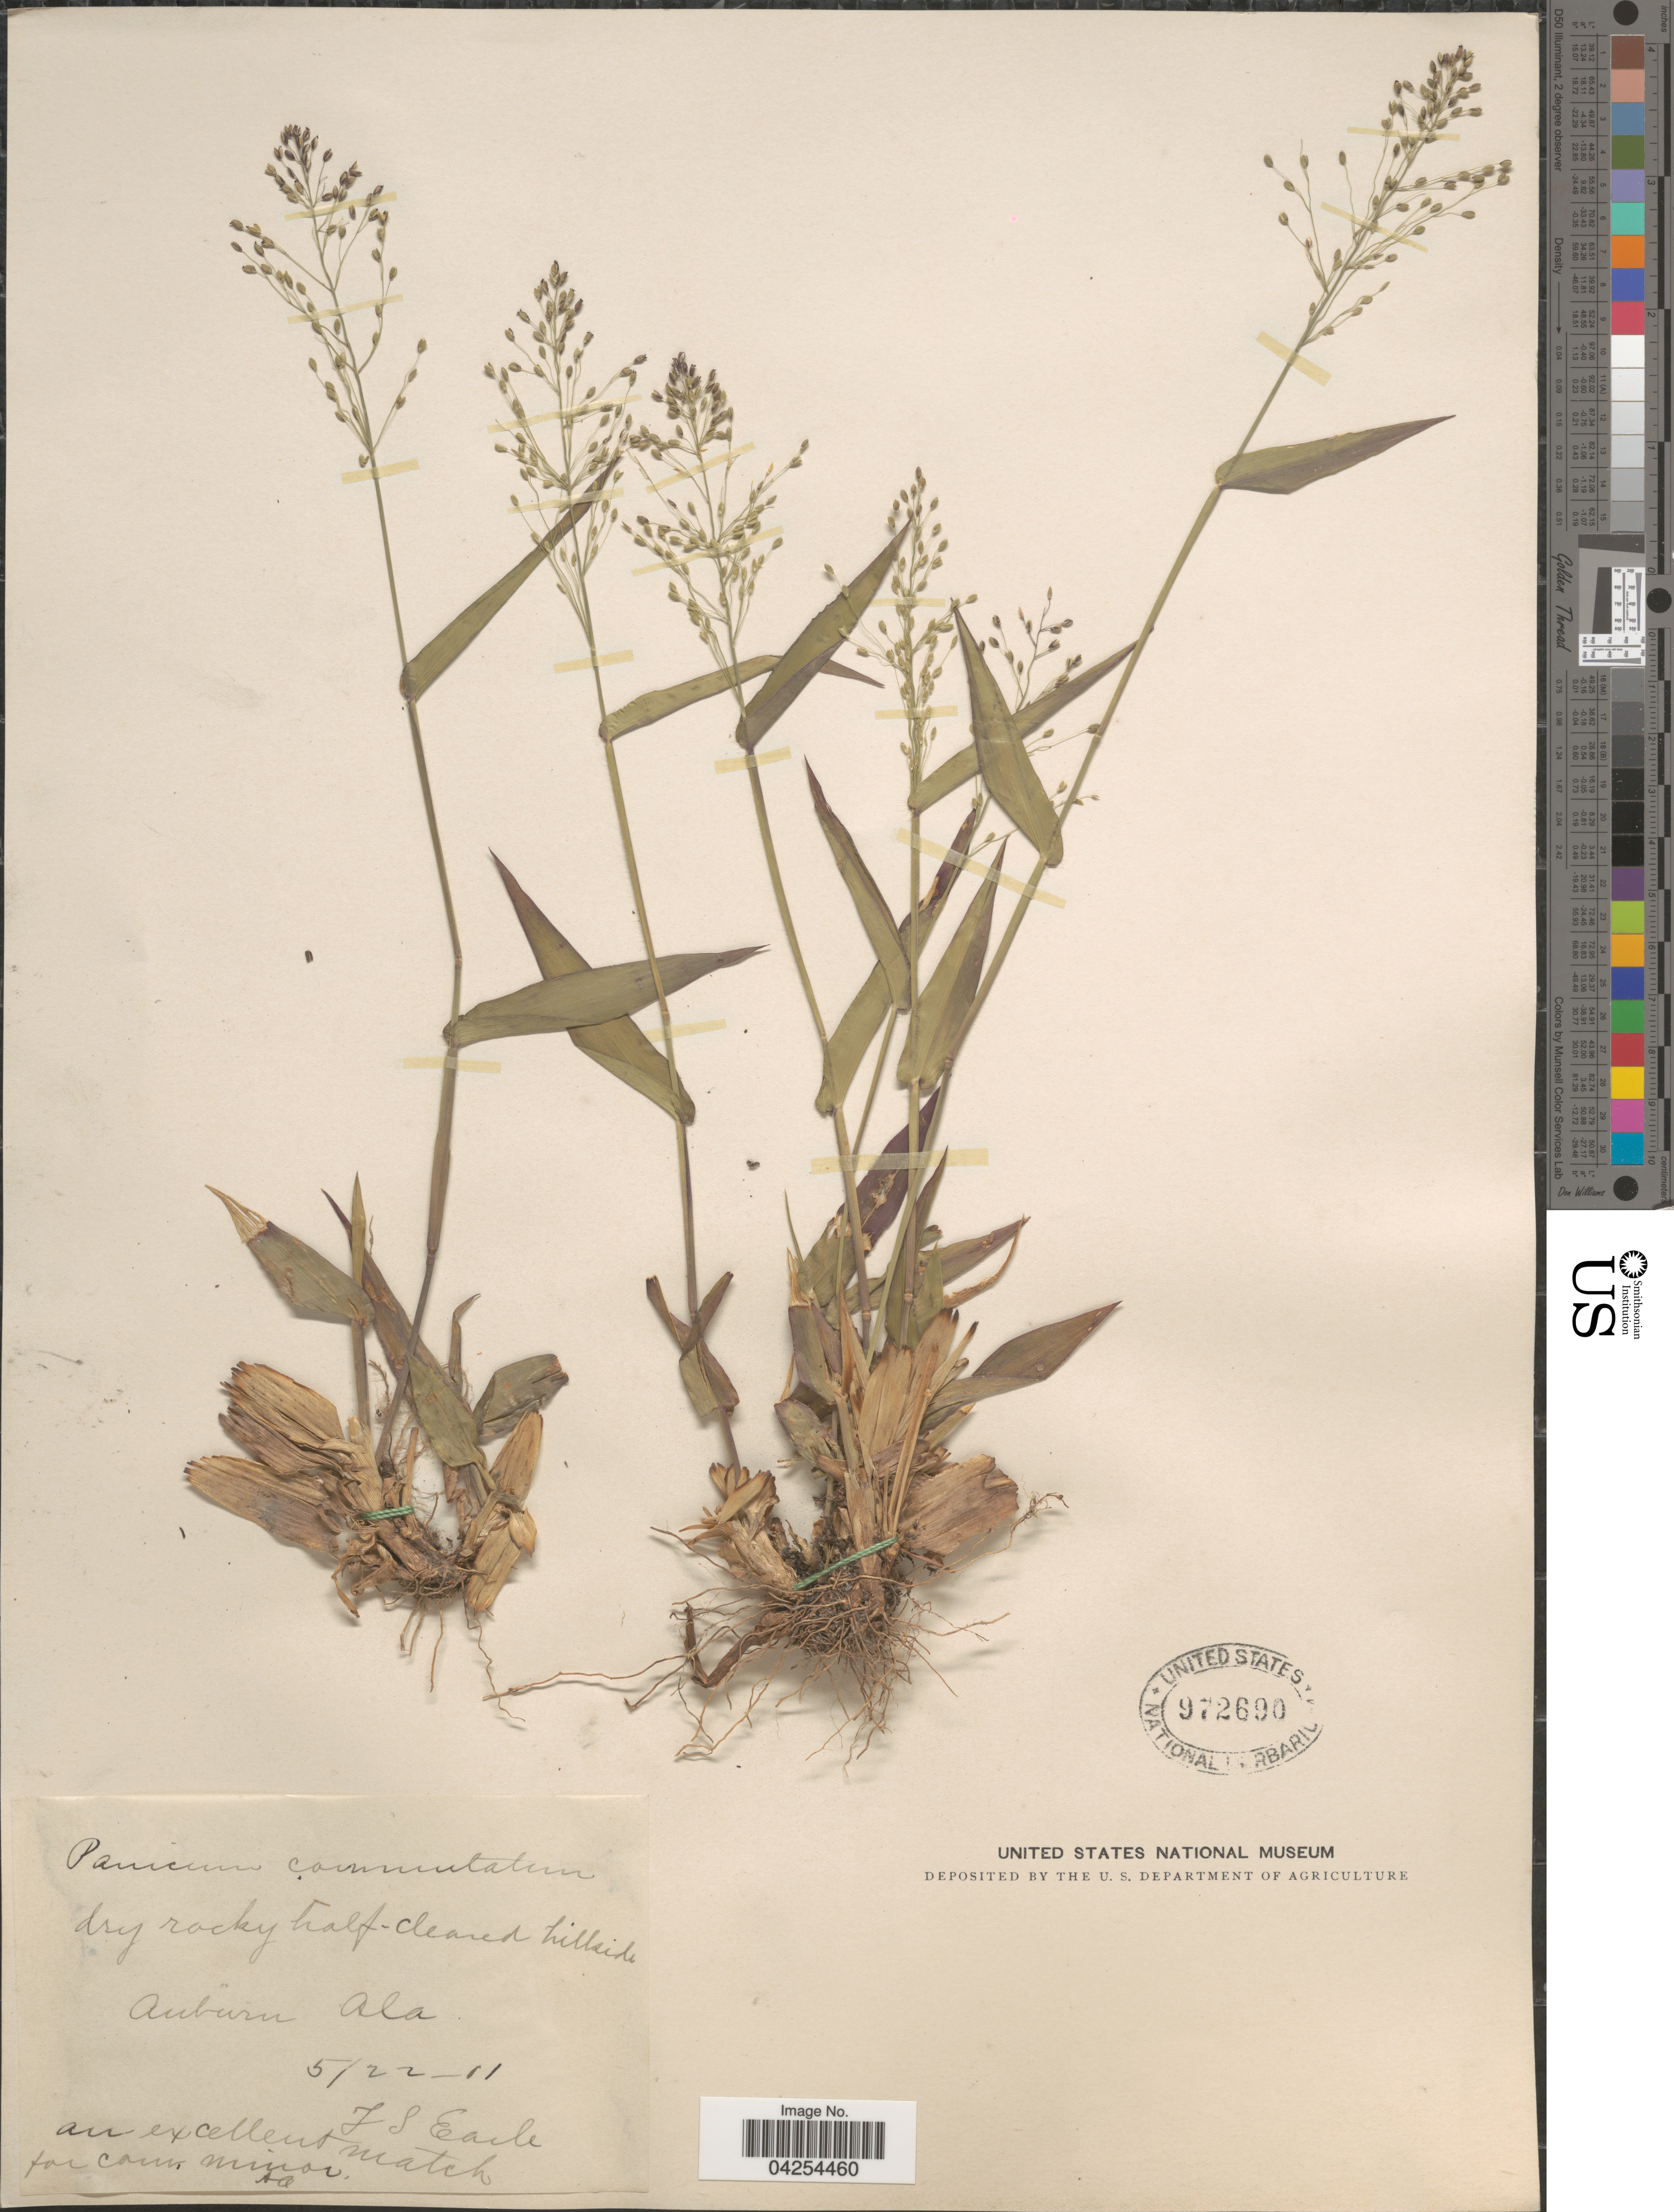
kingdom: Plantae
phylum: Tracheophyta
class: Liliopsida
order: Poales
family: Poaceae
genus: Dichanthelium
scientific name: Dichanthelium commutatum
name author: (Schult.) Gould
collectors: F. S. Earle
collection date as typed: Transcribed d/m/y: 22/5/11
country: United States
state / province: Alabama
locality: Dry rocky half-cleared hillside. Auburn.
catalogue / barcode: US 972690